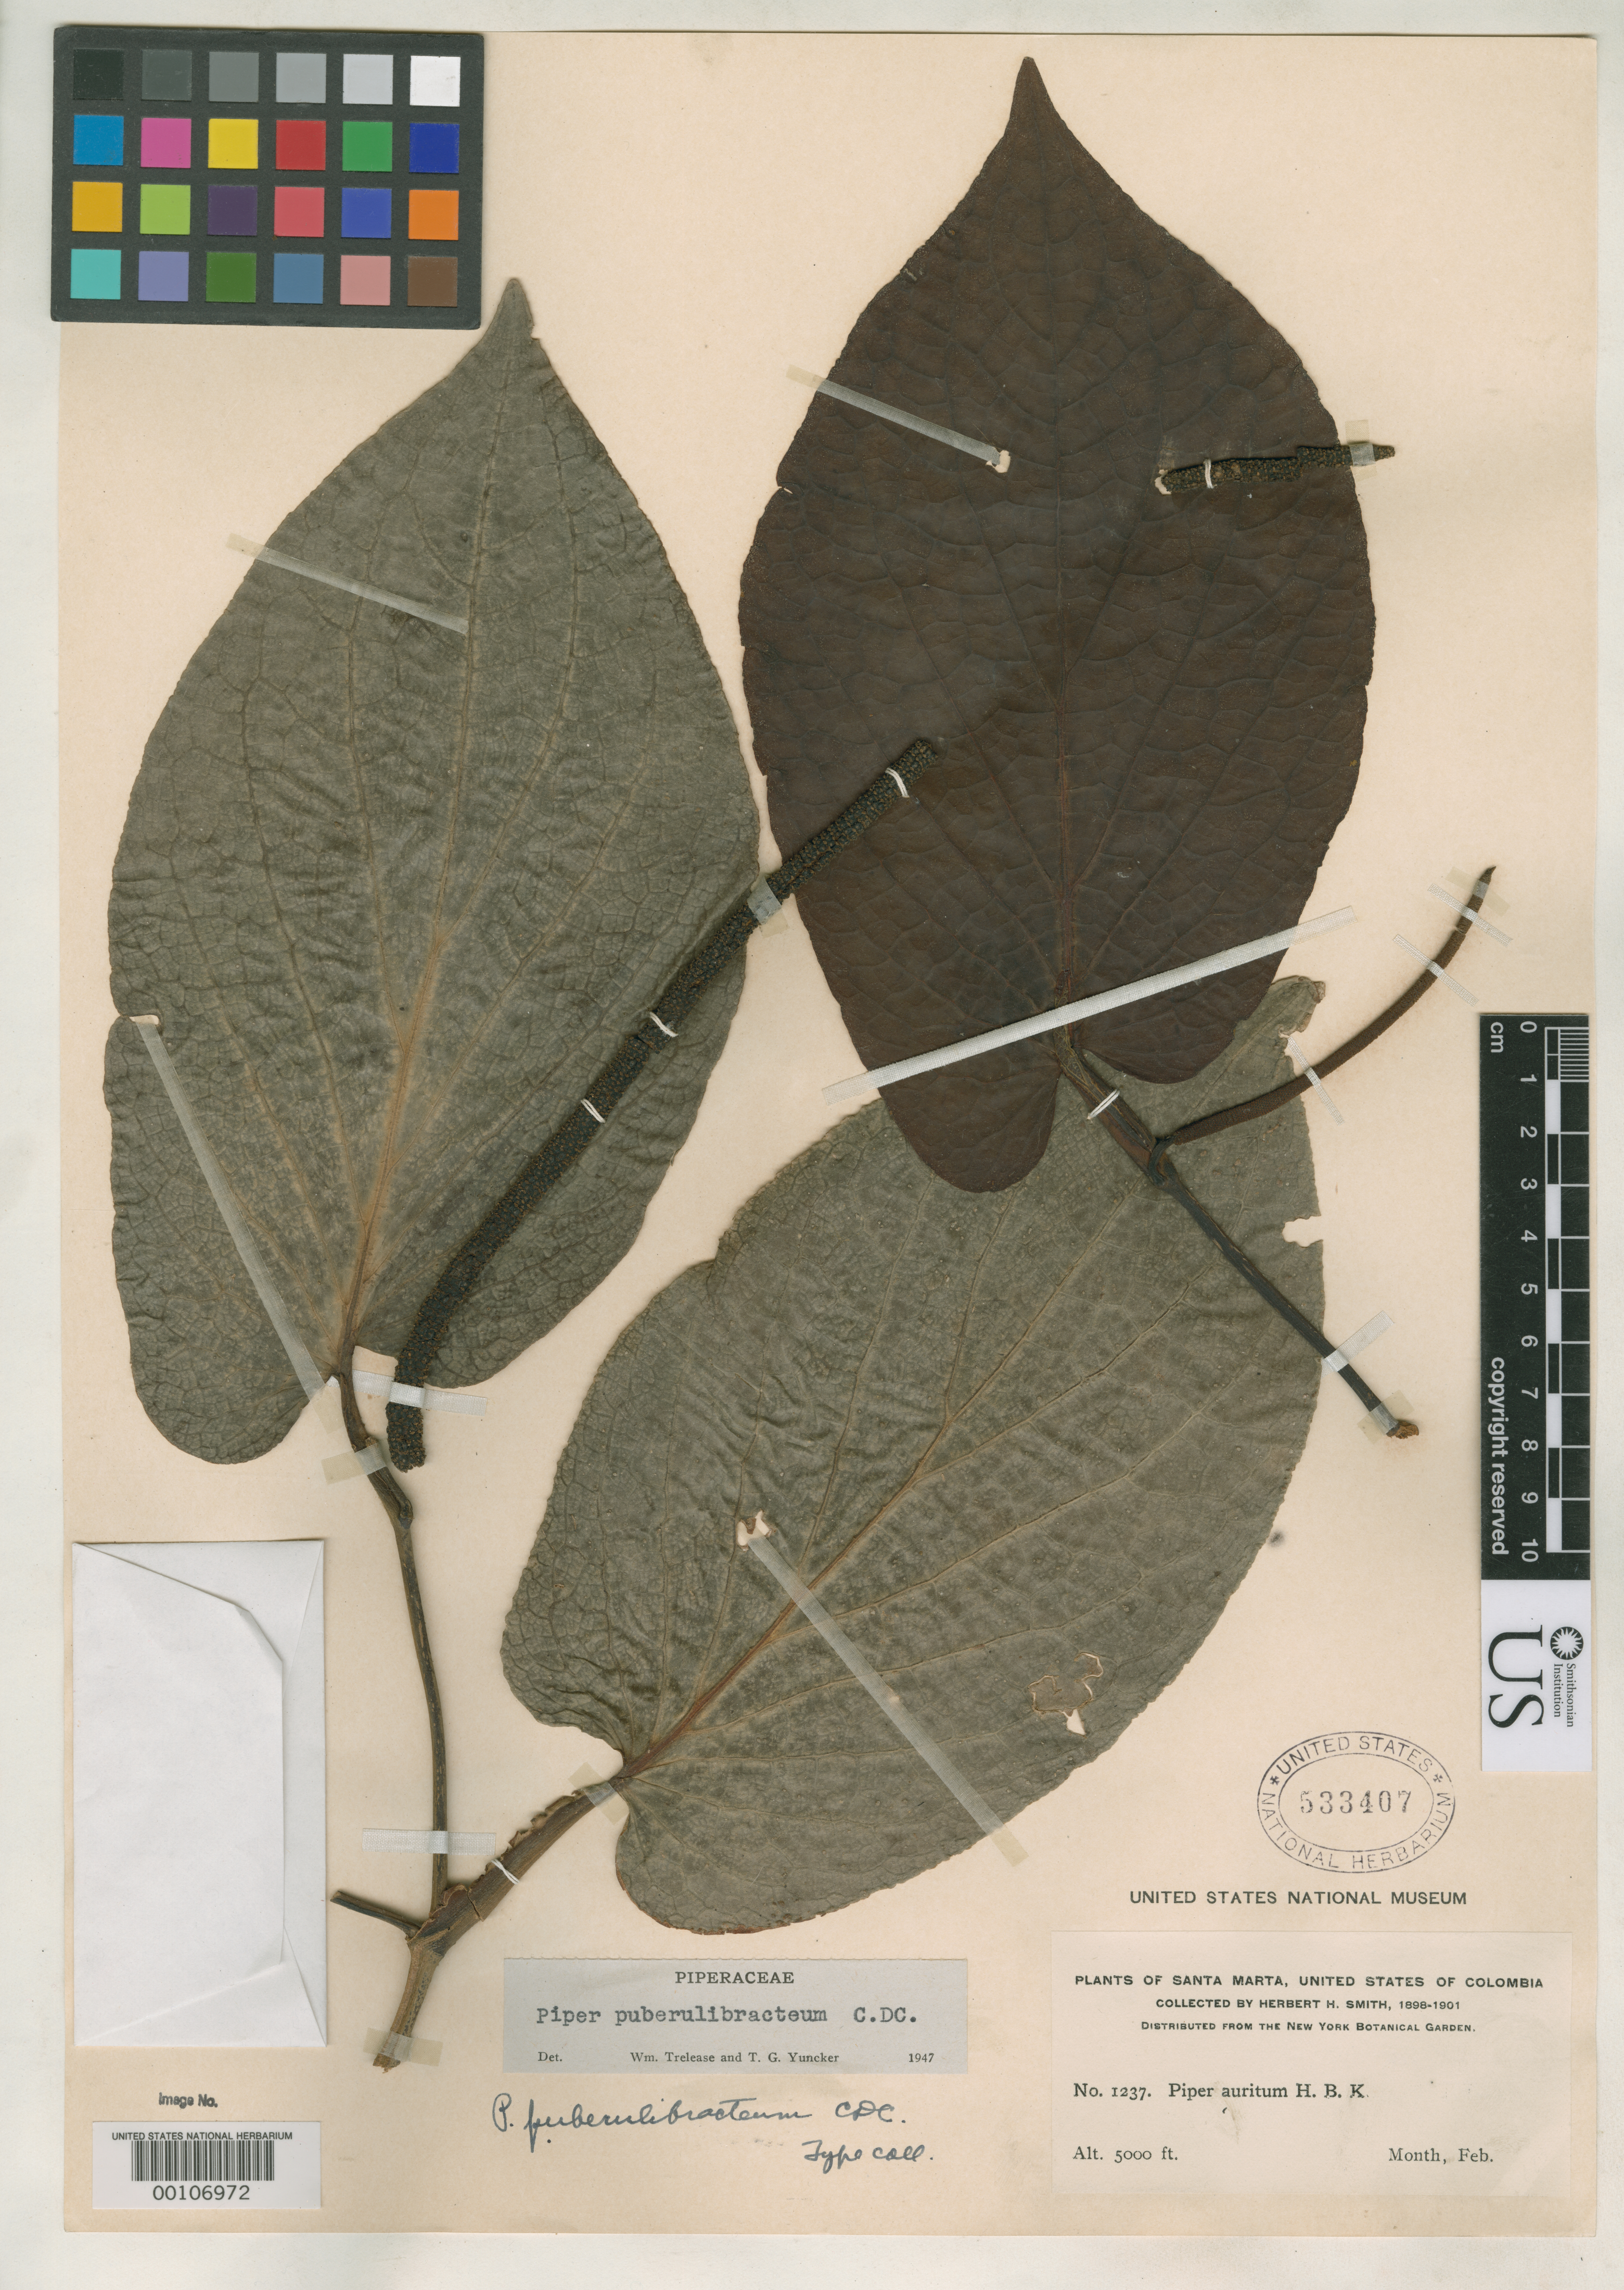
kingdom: Plantae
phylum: Tracheophyta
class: Magnoliopsida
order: Piperales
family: Piperaceae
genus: Piper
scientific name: Piper puberulibracteum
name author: C. DC.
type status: Isotype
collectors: Herbert H. Smith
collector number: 1237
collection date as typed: Feb 1898 to -- Feb 1901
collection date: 1898-02/1901-02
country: Colombia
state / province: Magdalena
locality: Santa Marta.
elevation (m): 1524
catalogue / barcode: US 533407